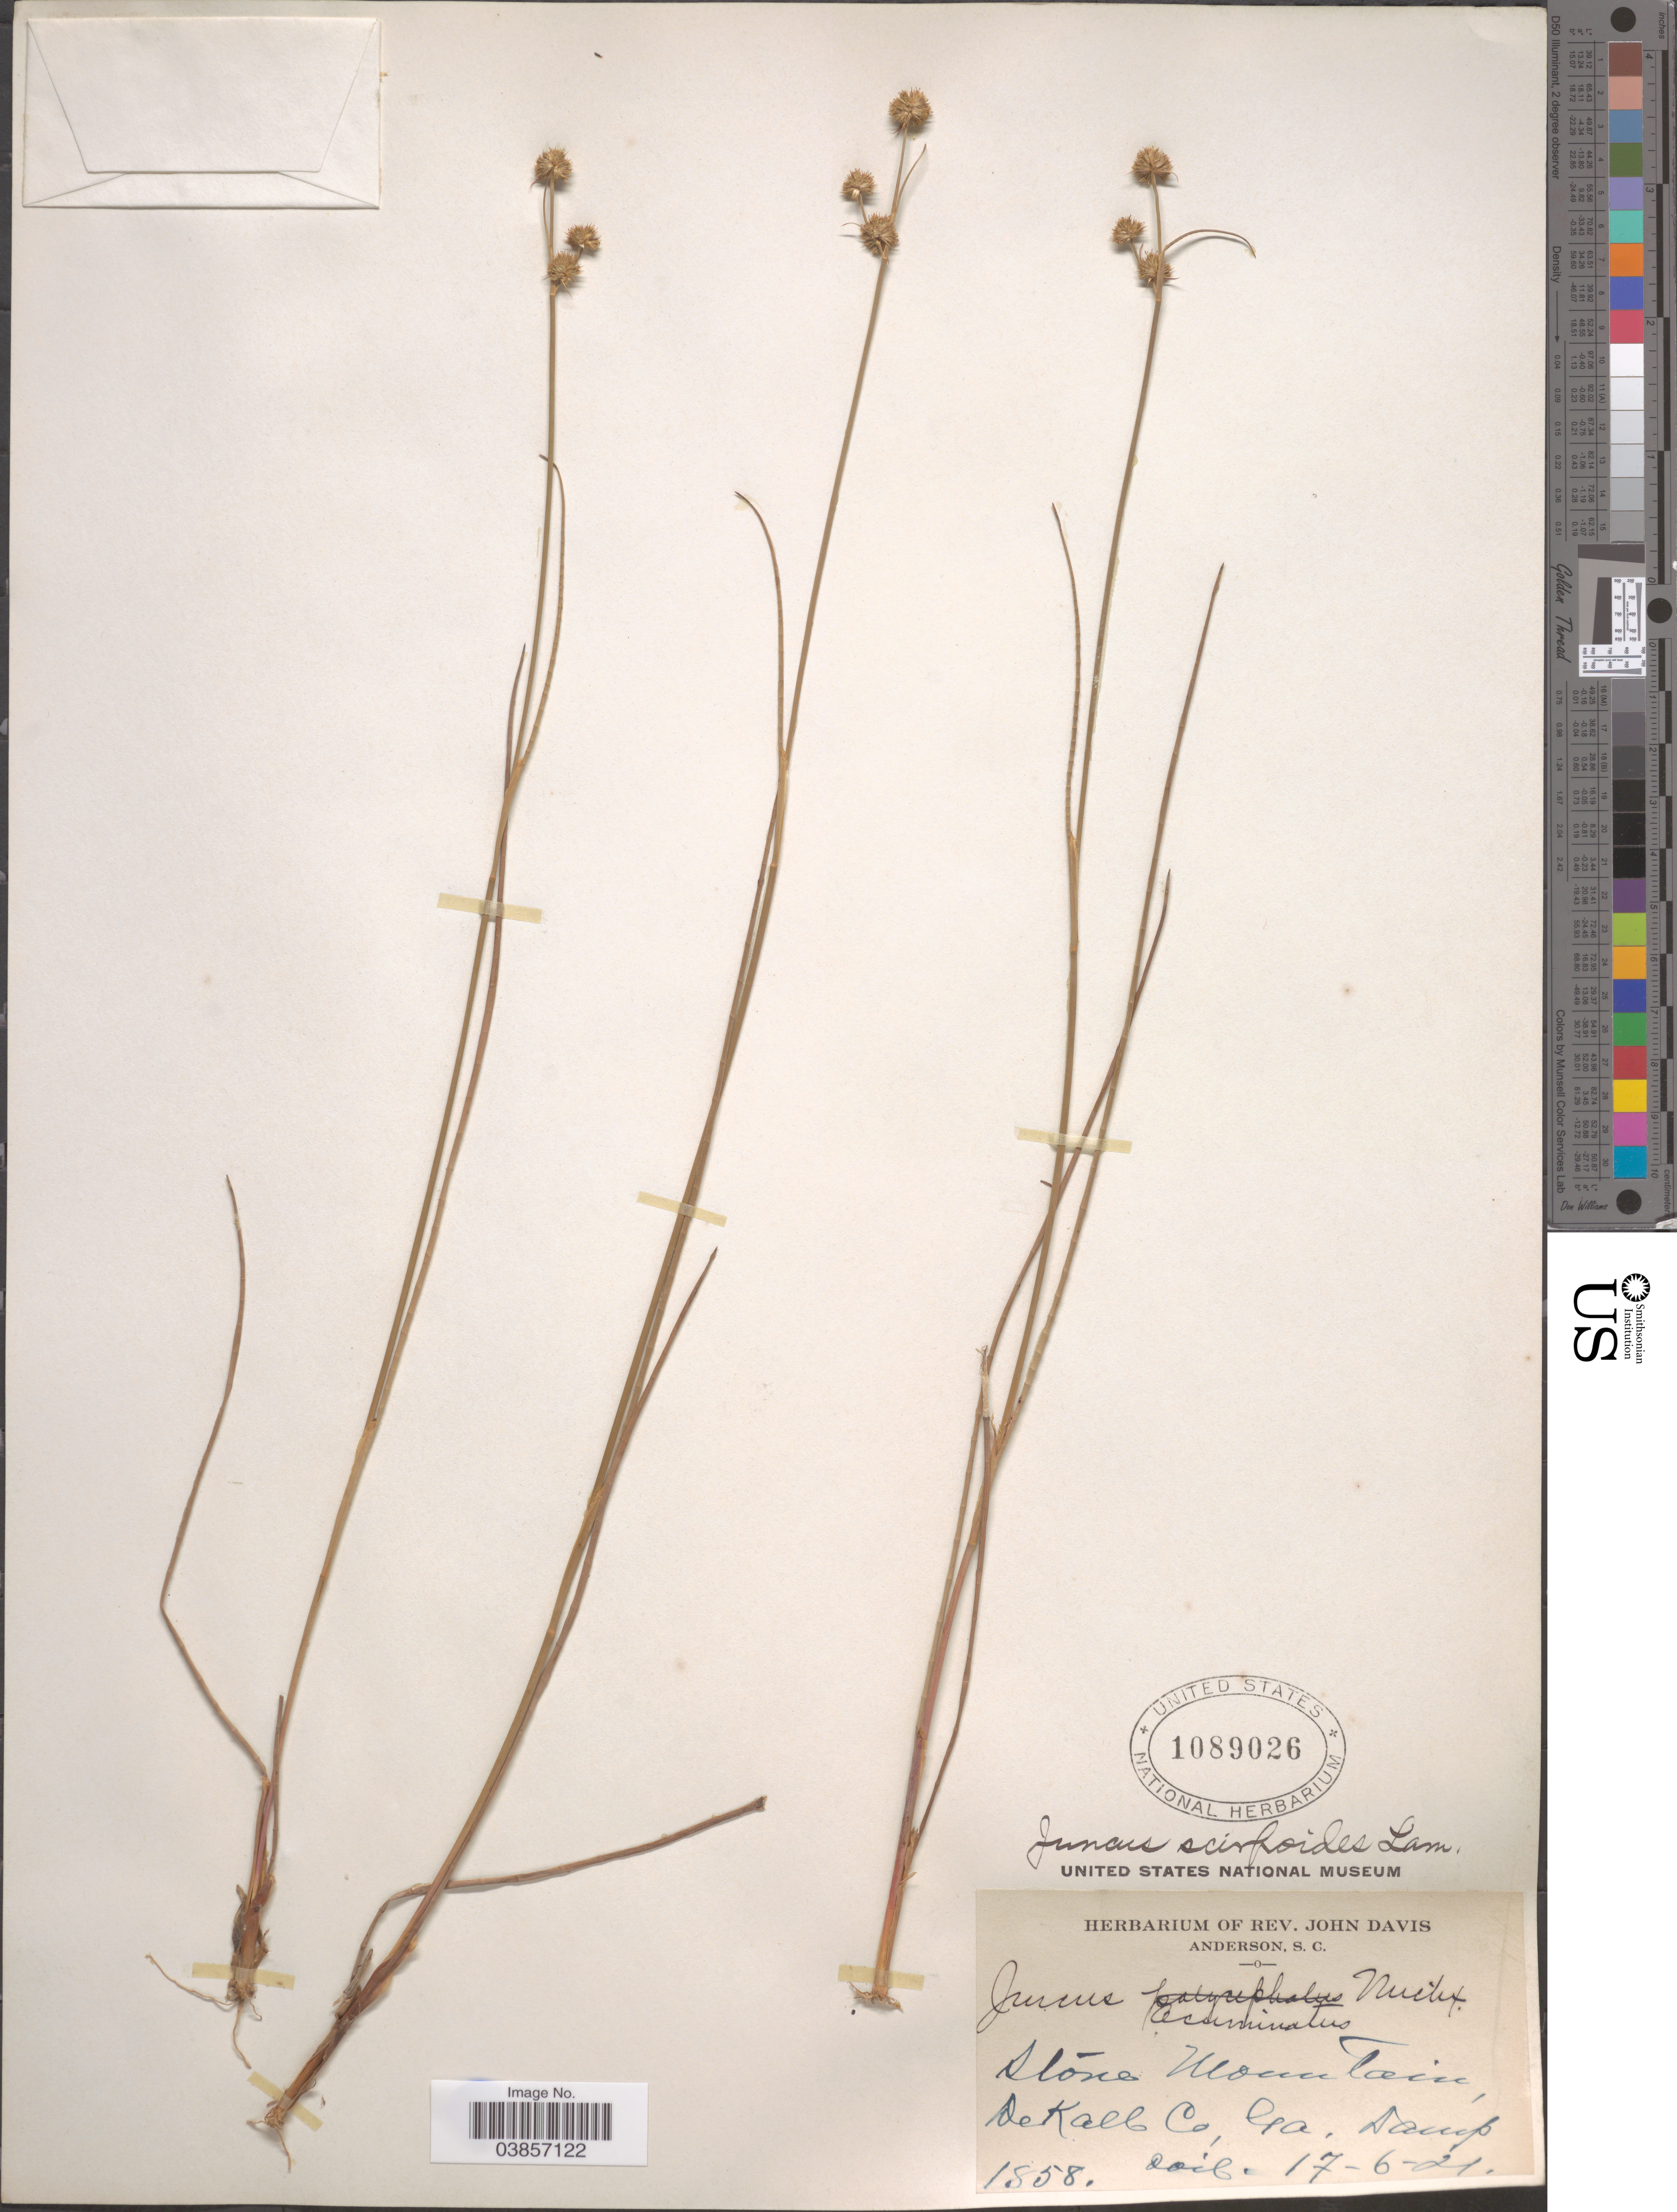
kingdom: Plantae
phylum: Tracheophyta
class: Liliopsida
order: Poales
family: Juncaceae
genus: Juncus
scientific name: Juncus scirpoides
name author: Lam.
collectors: ex herb. Rev. John Davis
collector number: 1858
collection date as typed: Transcribed d/m/y: 17/6/21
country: United States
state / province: Georgia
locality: Stone Mountain, De Kalb Co.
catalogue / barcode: US 1089026